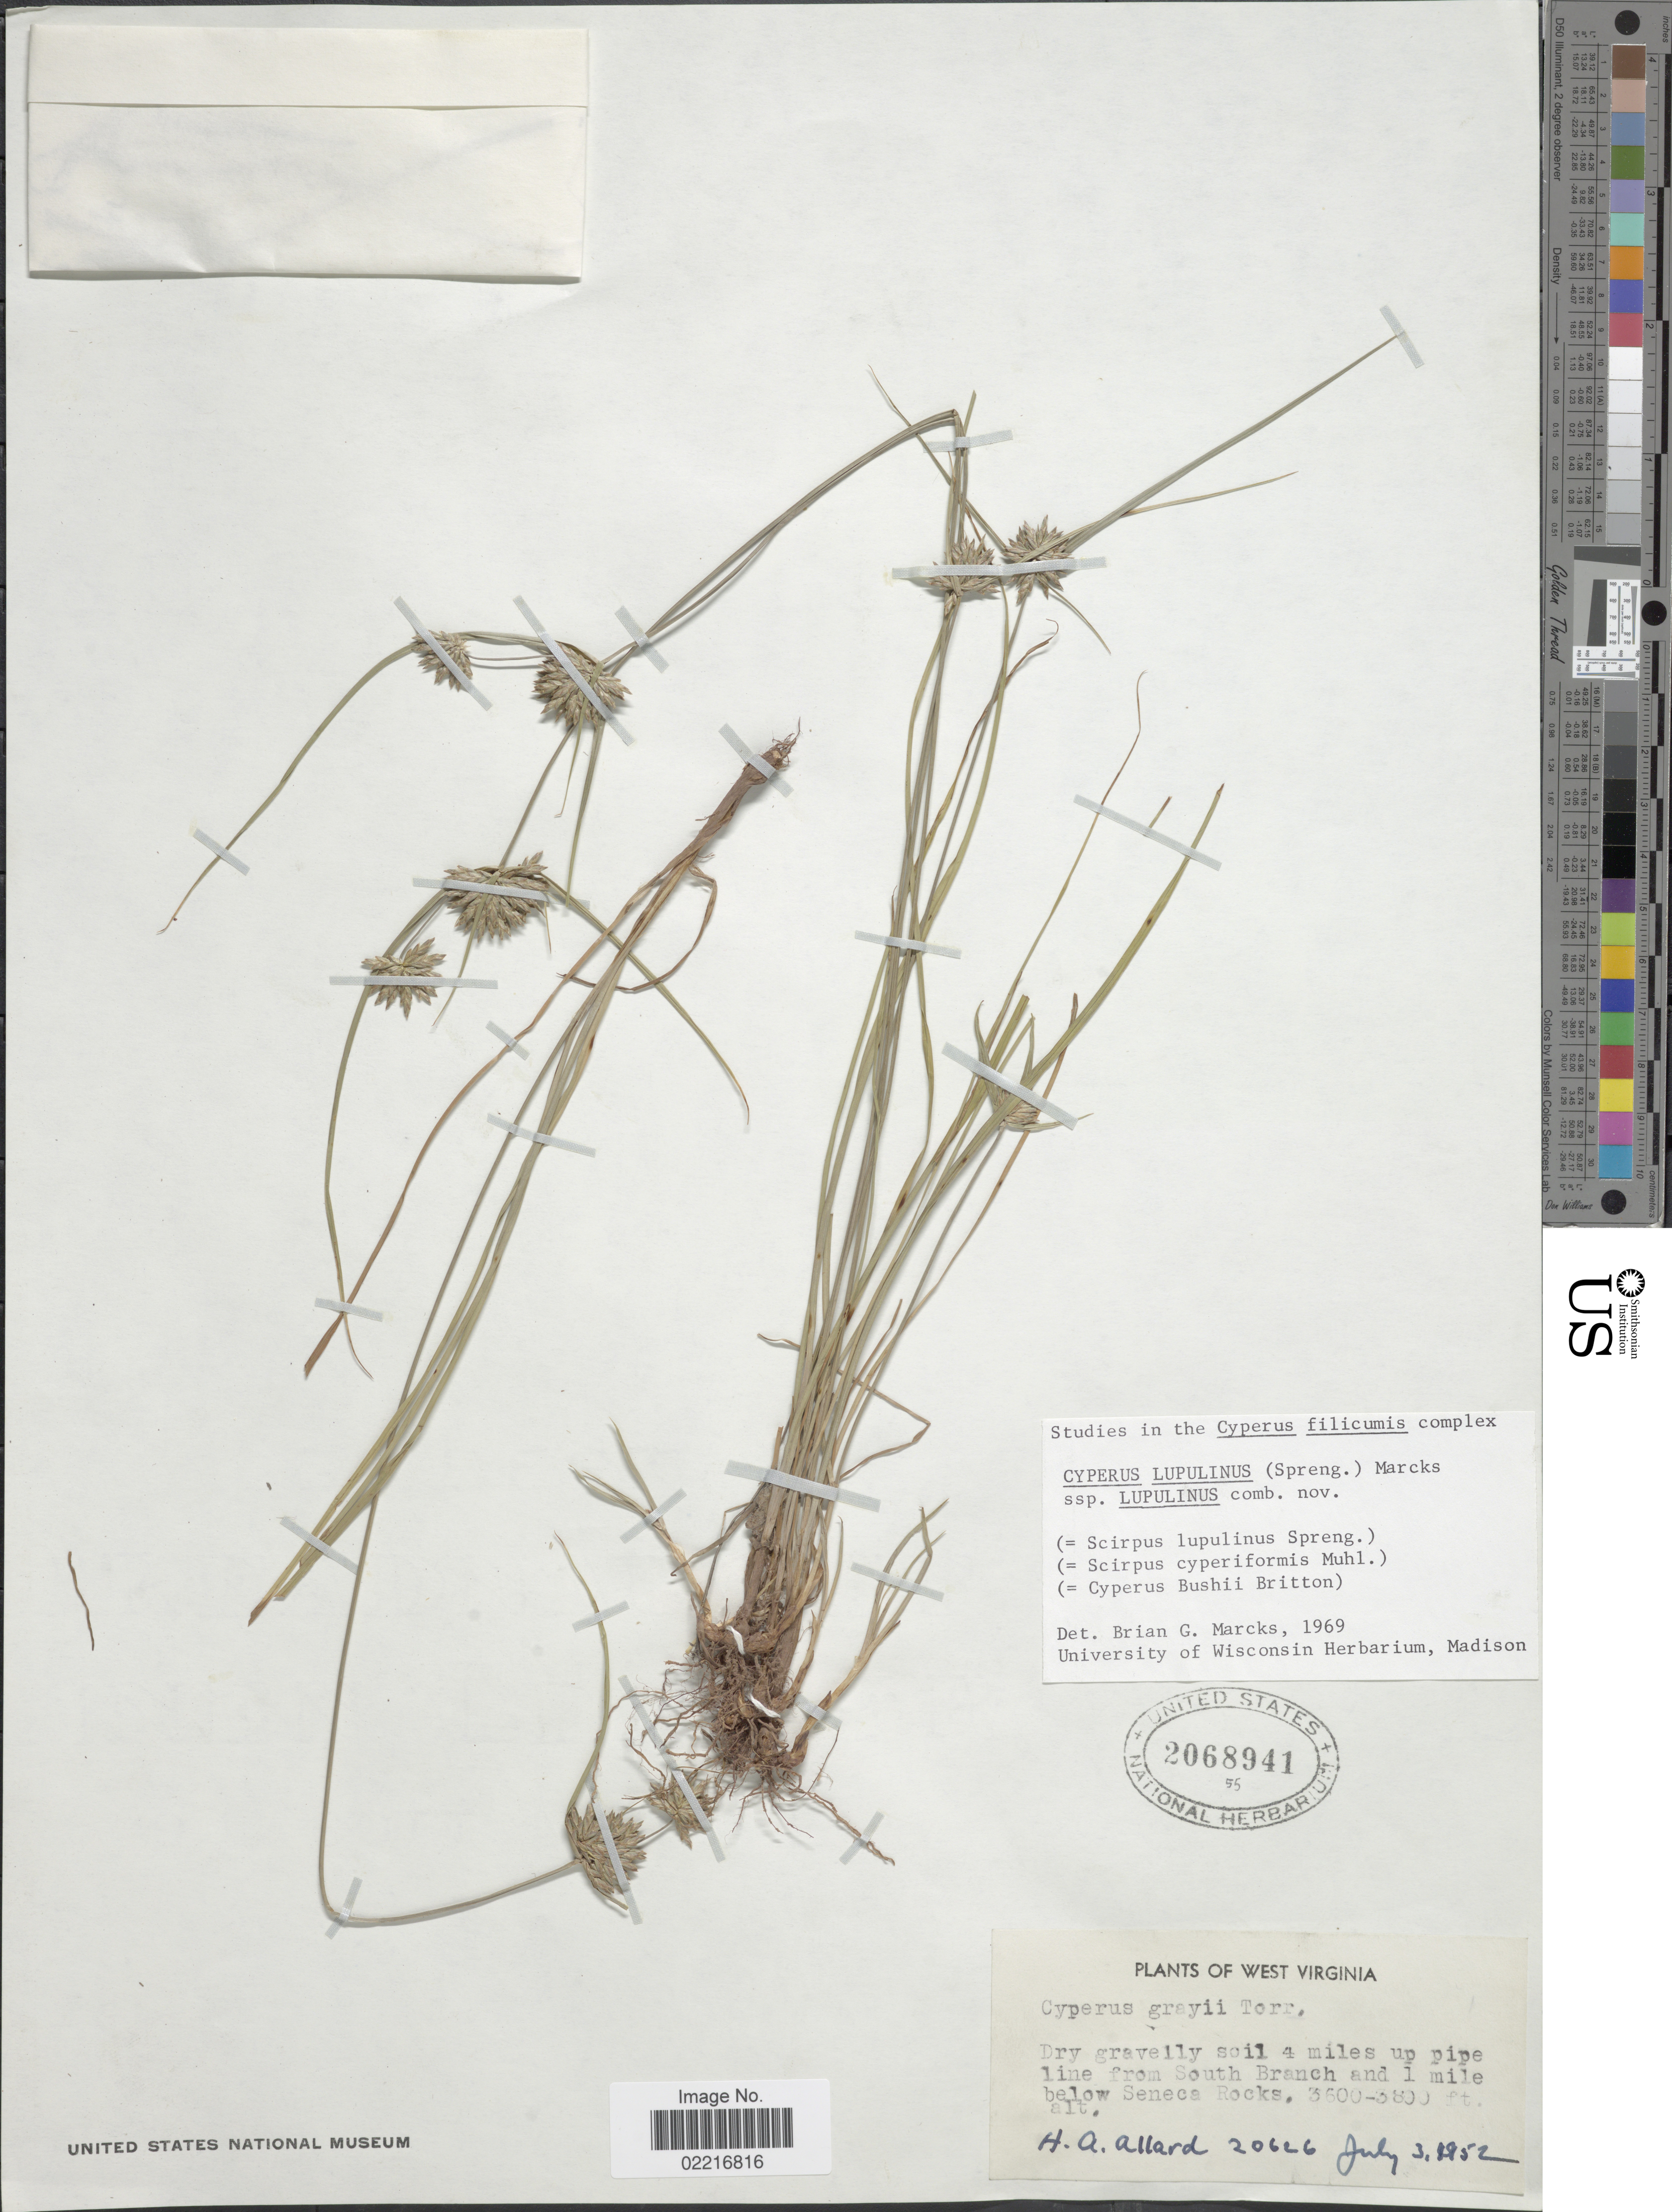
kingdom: Plantae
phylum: Tracheophyta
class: Liliopsida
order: Poales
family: Cyperaceae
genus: Cyperus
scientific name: Cyperus lupulinus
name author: (Spreng.) Marcks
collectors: H. A. Allard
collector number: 20626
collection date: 1952-07-03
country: United States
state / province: West Virginia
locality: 4 miles up pipeline from South Branch and 1 mile below Seneca Rocks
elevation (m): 1097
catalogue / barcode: US 2068941